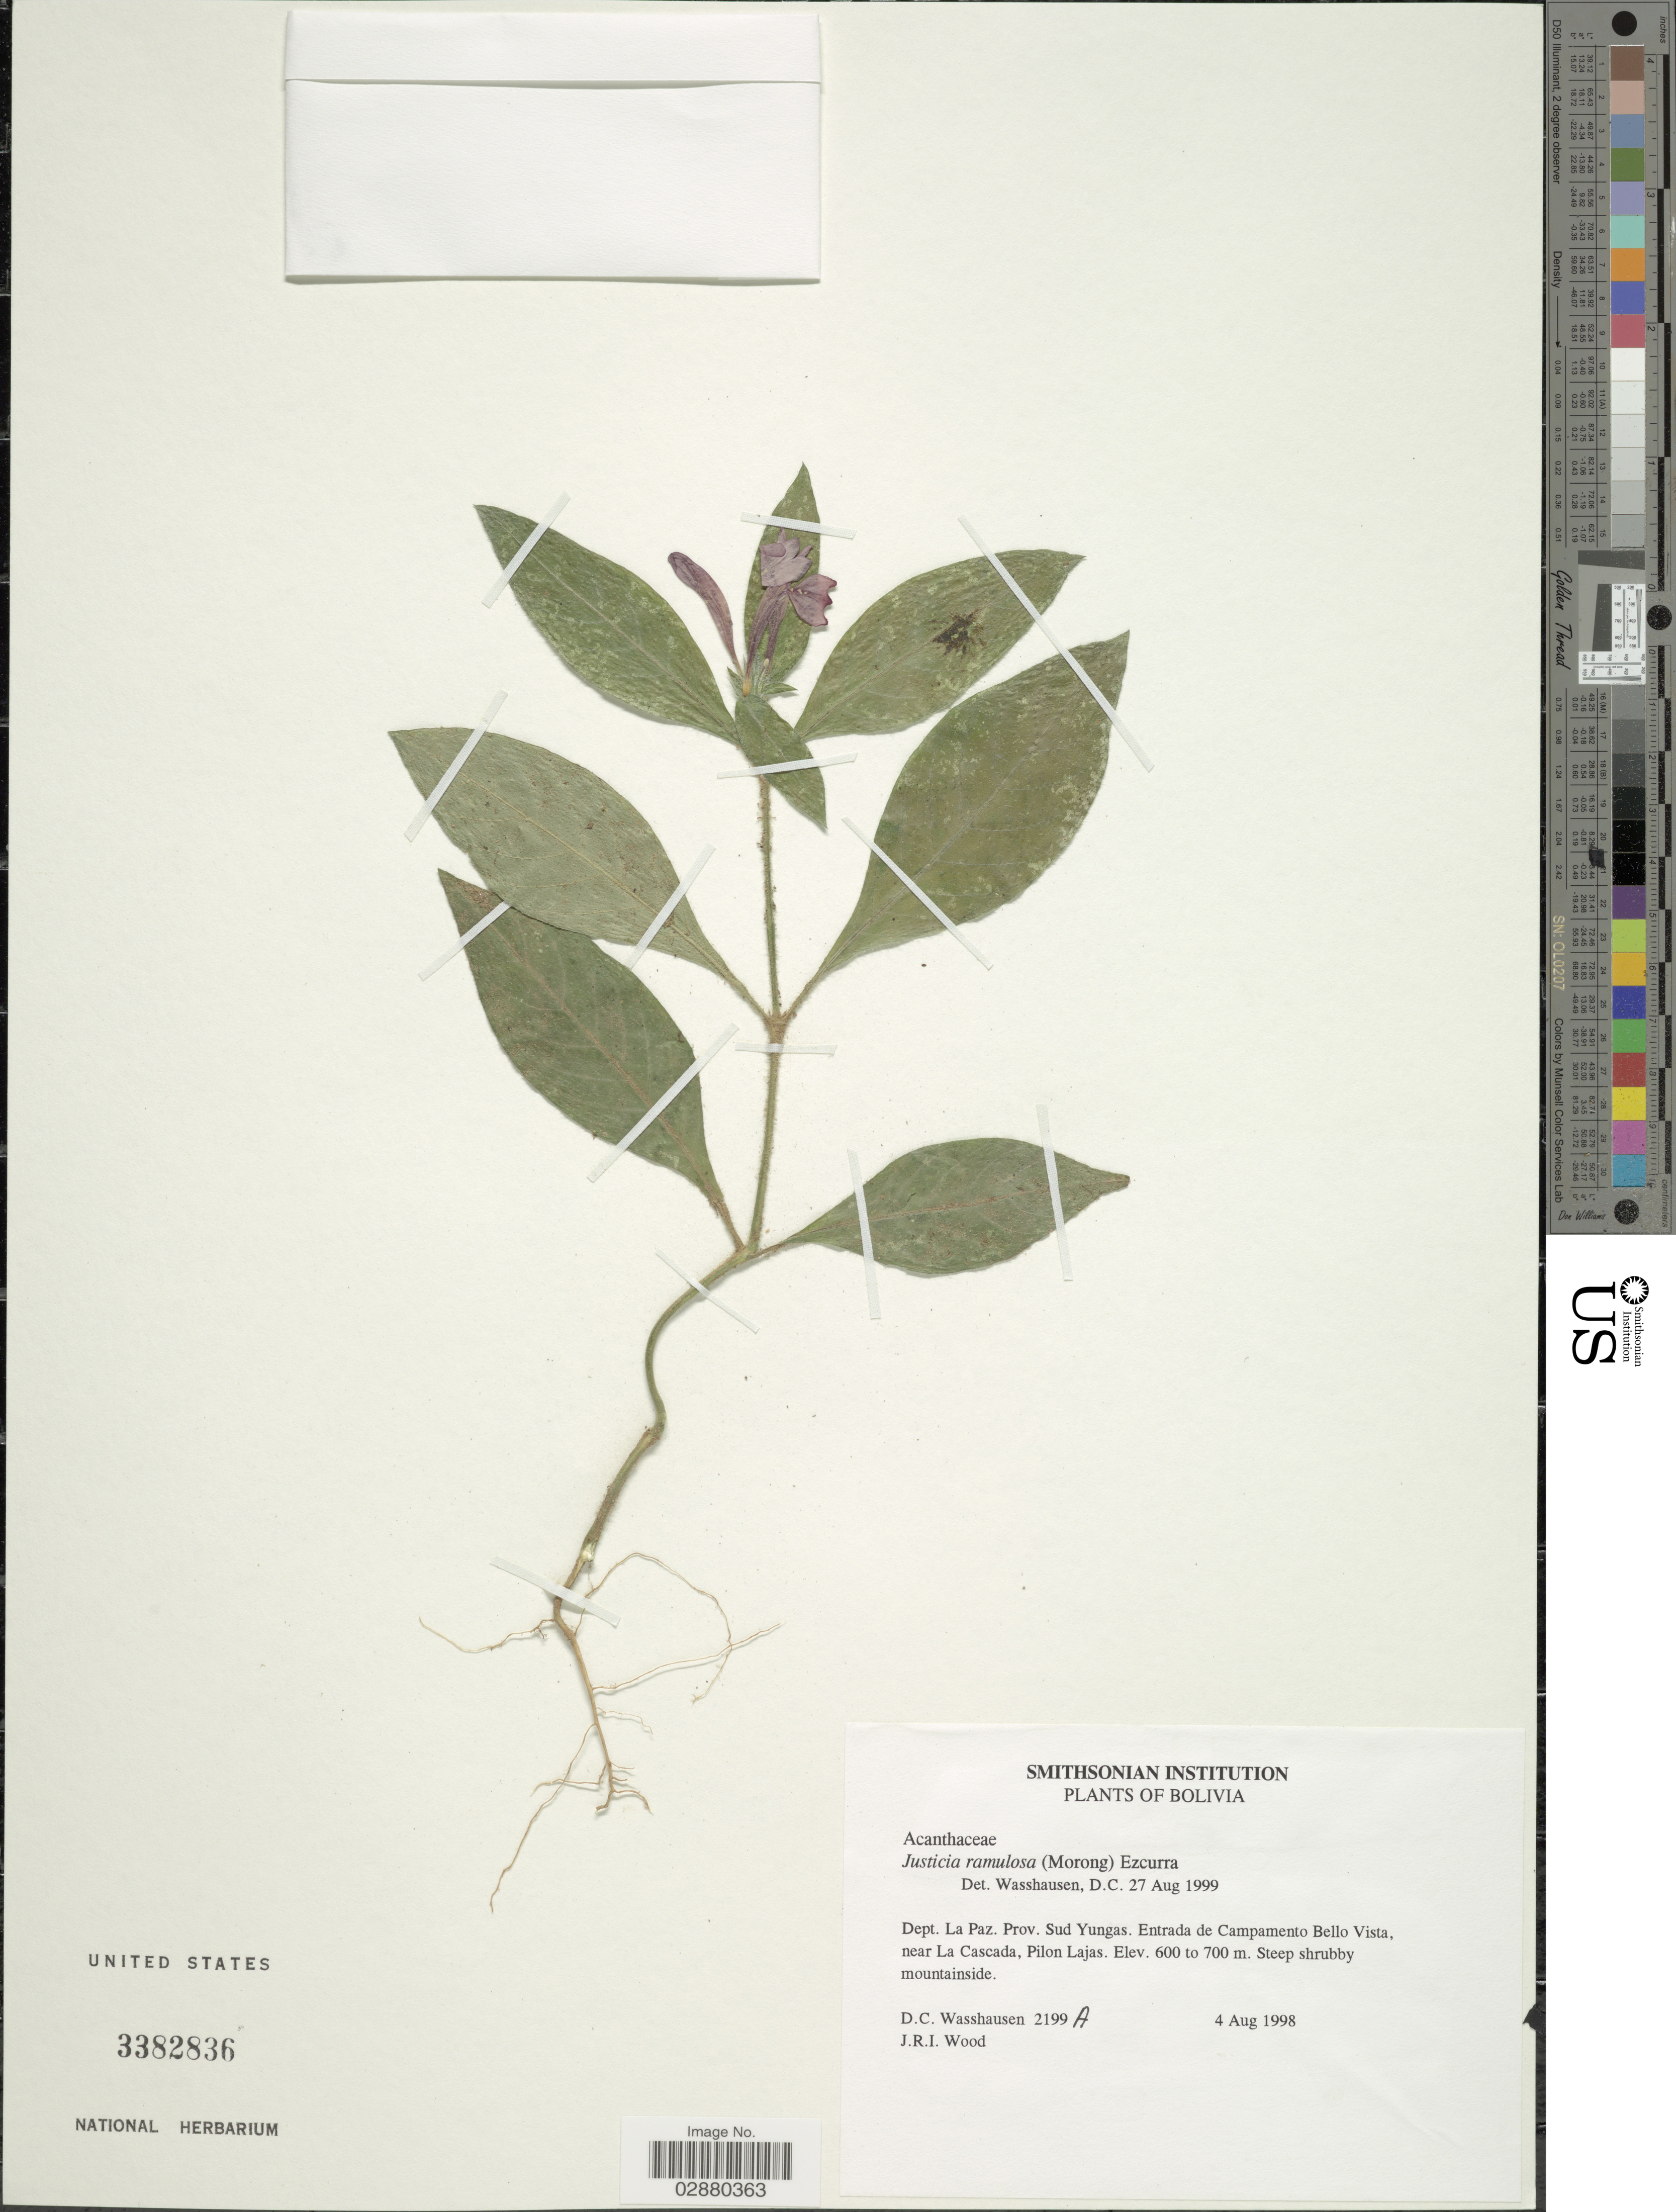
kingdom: Plantae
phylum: Tracheophyta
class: Magnoliopsida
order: Lamiales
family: Acanthaceae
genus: Justicia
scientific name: Justicia ramulosa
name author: (Morong) V.A.W. Graham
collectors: D. C. Wasshausen & J. R. I. Wood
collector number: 2199A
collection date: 1998-08-04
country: Bolivia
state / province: La Paz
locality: Dept. La Paz. Prov. Sud Yungas. Entrada de Campamento Bello Vista, near La Cascada, Pilon Lajas.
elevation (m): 600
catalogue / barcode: US 3382836